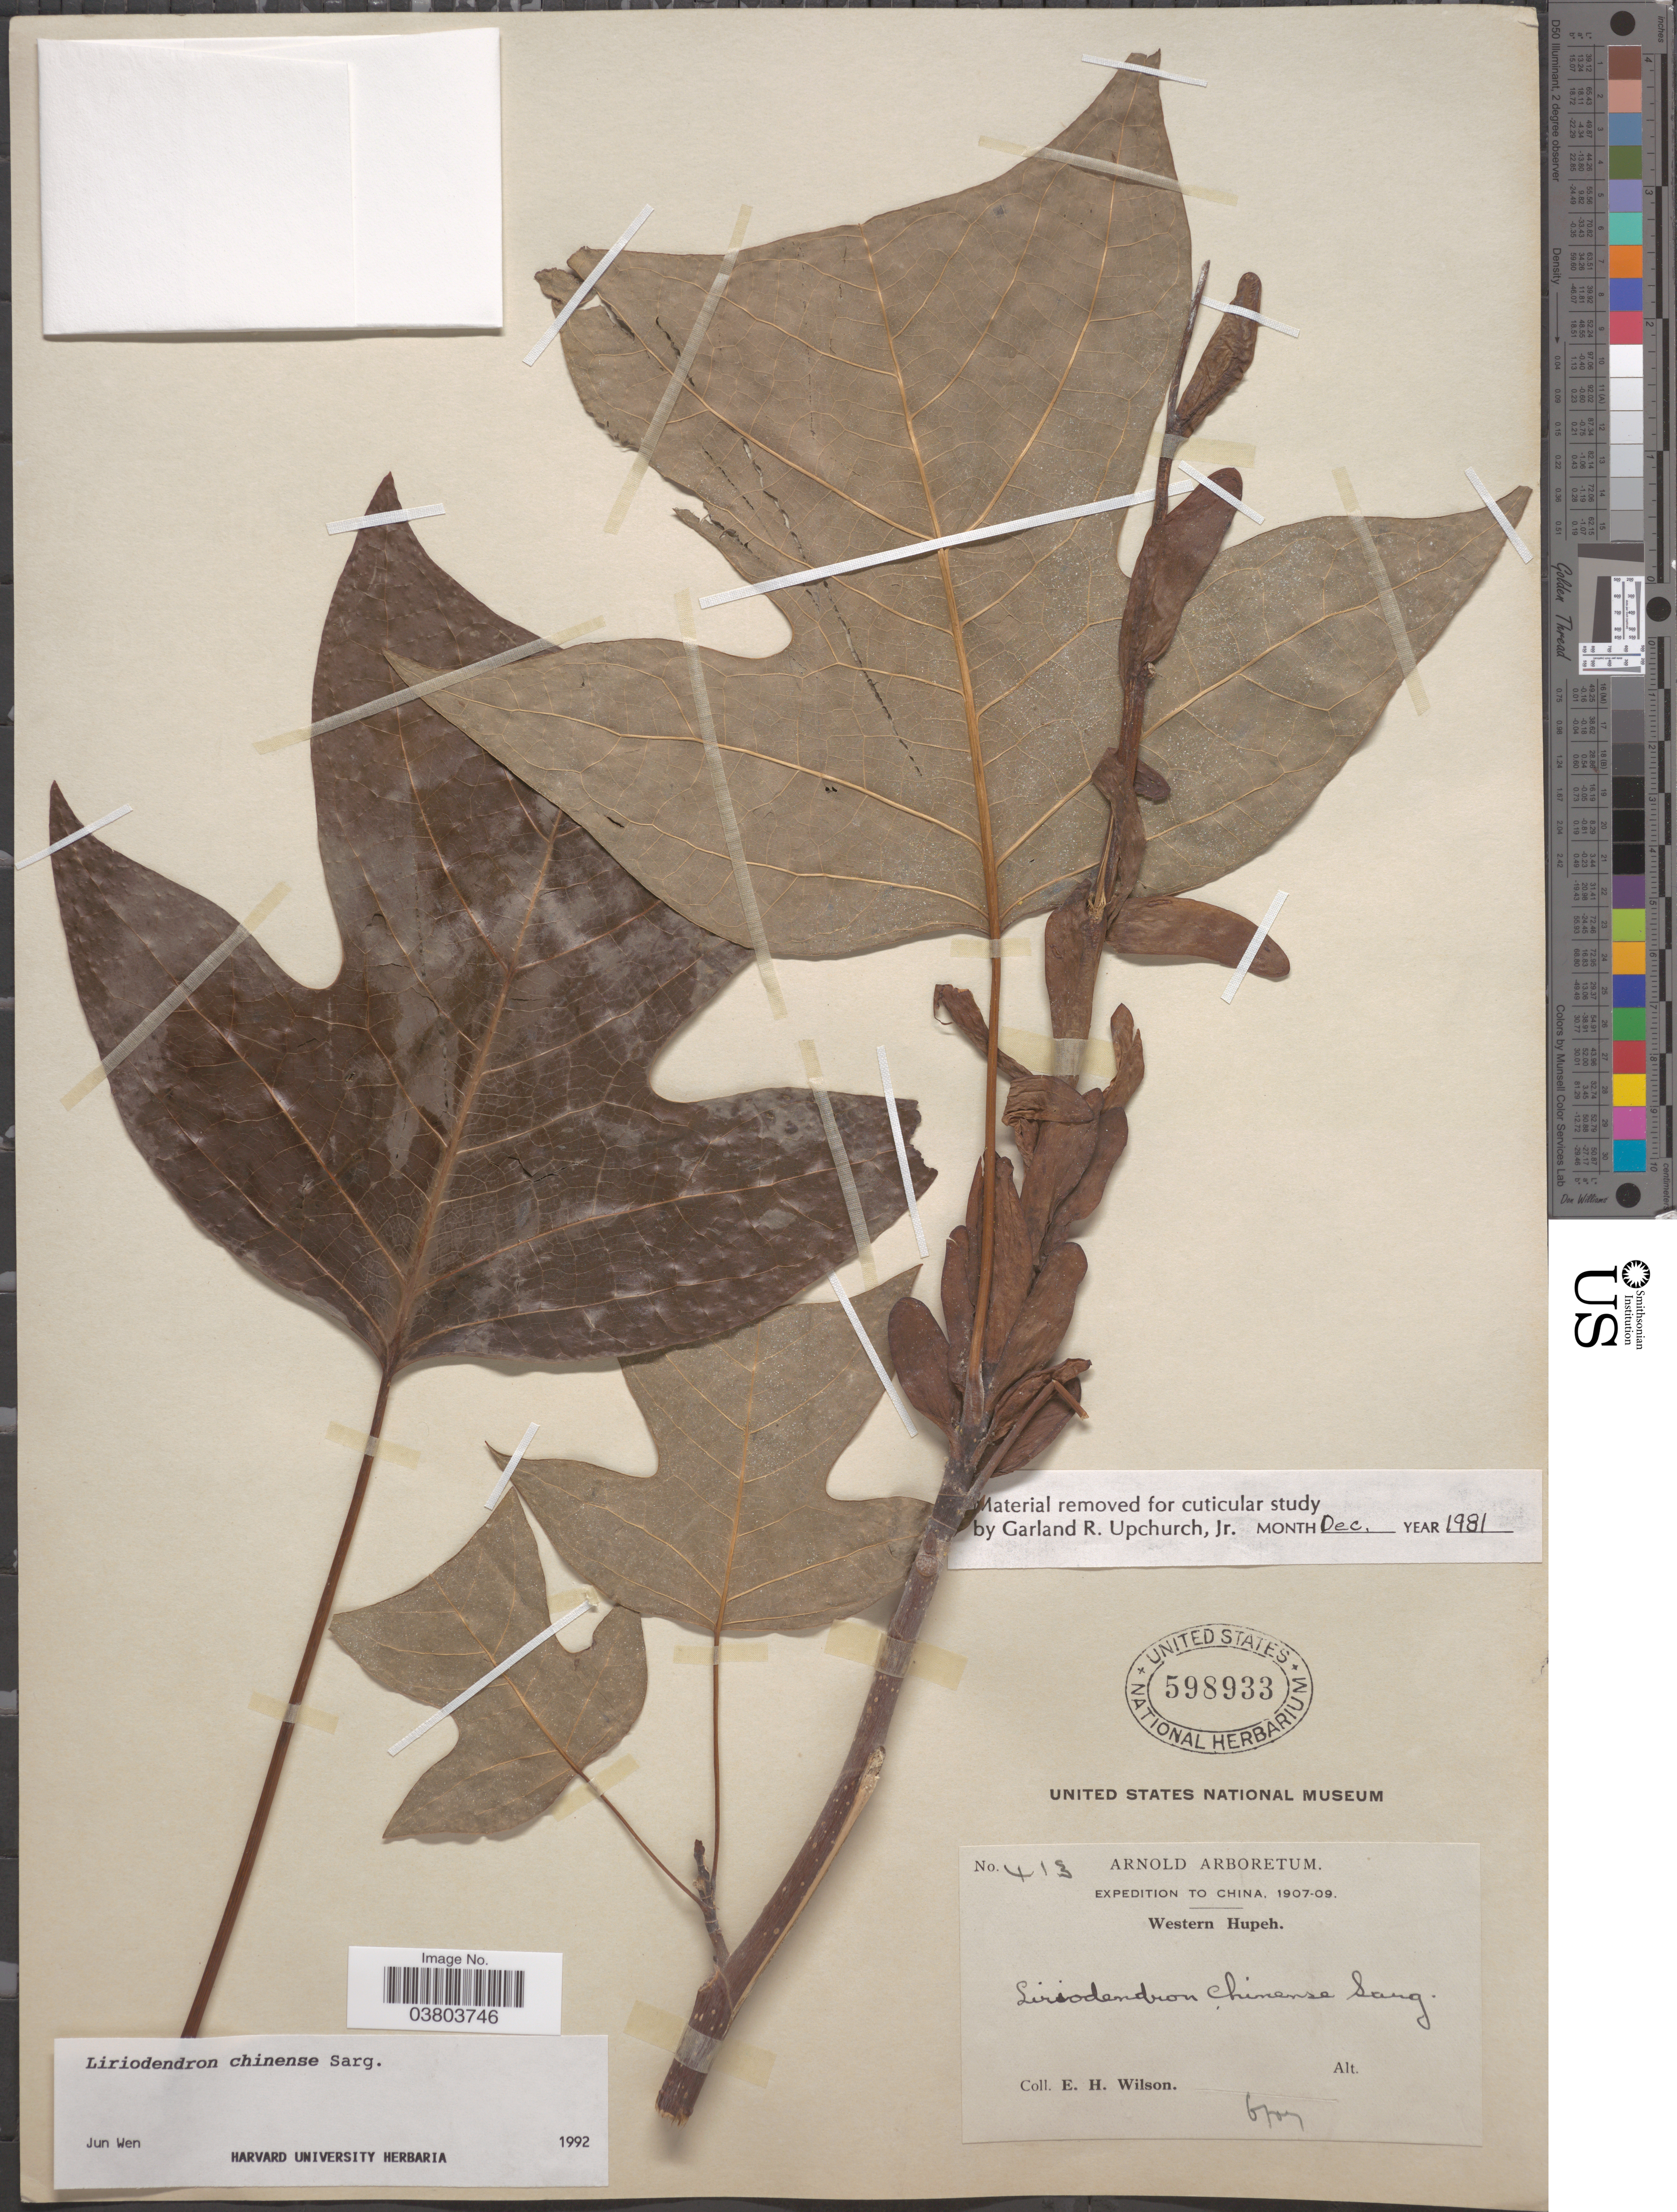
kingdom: Plantae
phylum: Tracheophyta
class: Magnoliopsida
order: Magnoliales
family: Magnoliaceae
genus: Liriodendron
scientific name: Liriodendron chinense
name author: (Hemsl.) Sarg.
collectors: E. Wilson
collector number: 413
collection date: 1907-06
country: China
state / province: Hubei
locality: Western Hupeh.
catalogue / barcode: US 598933